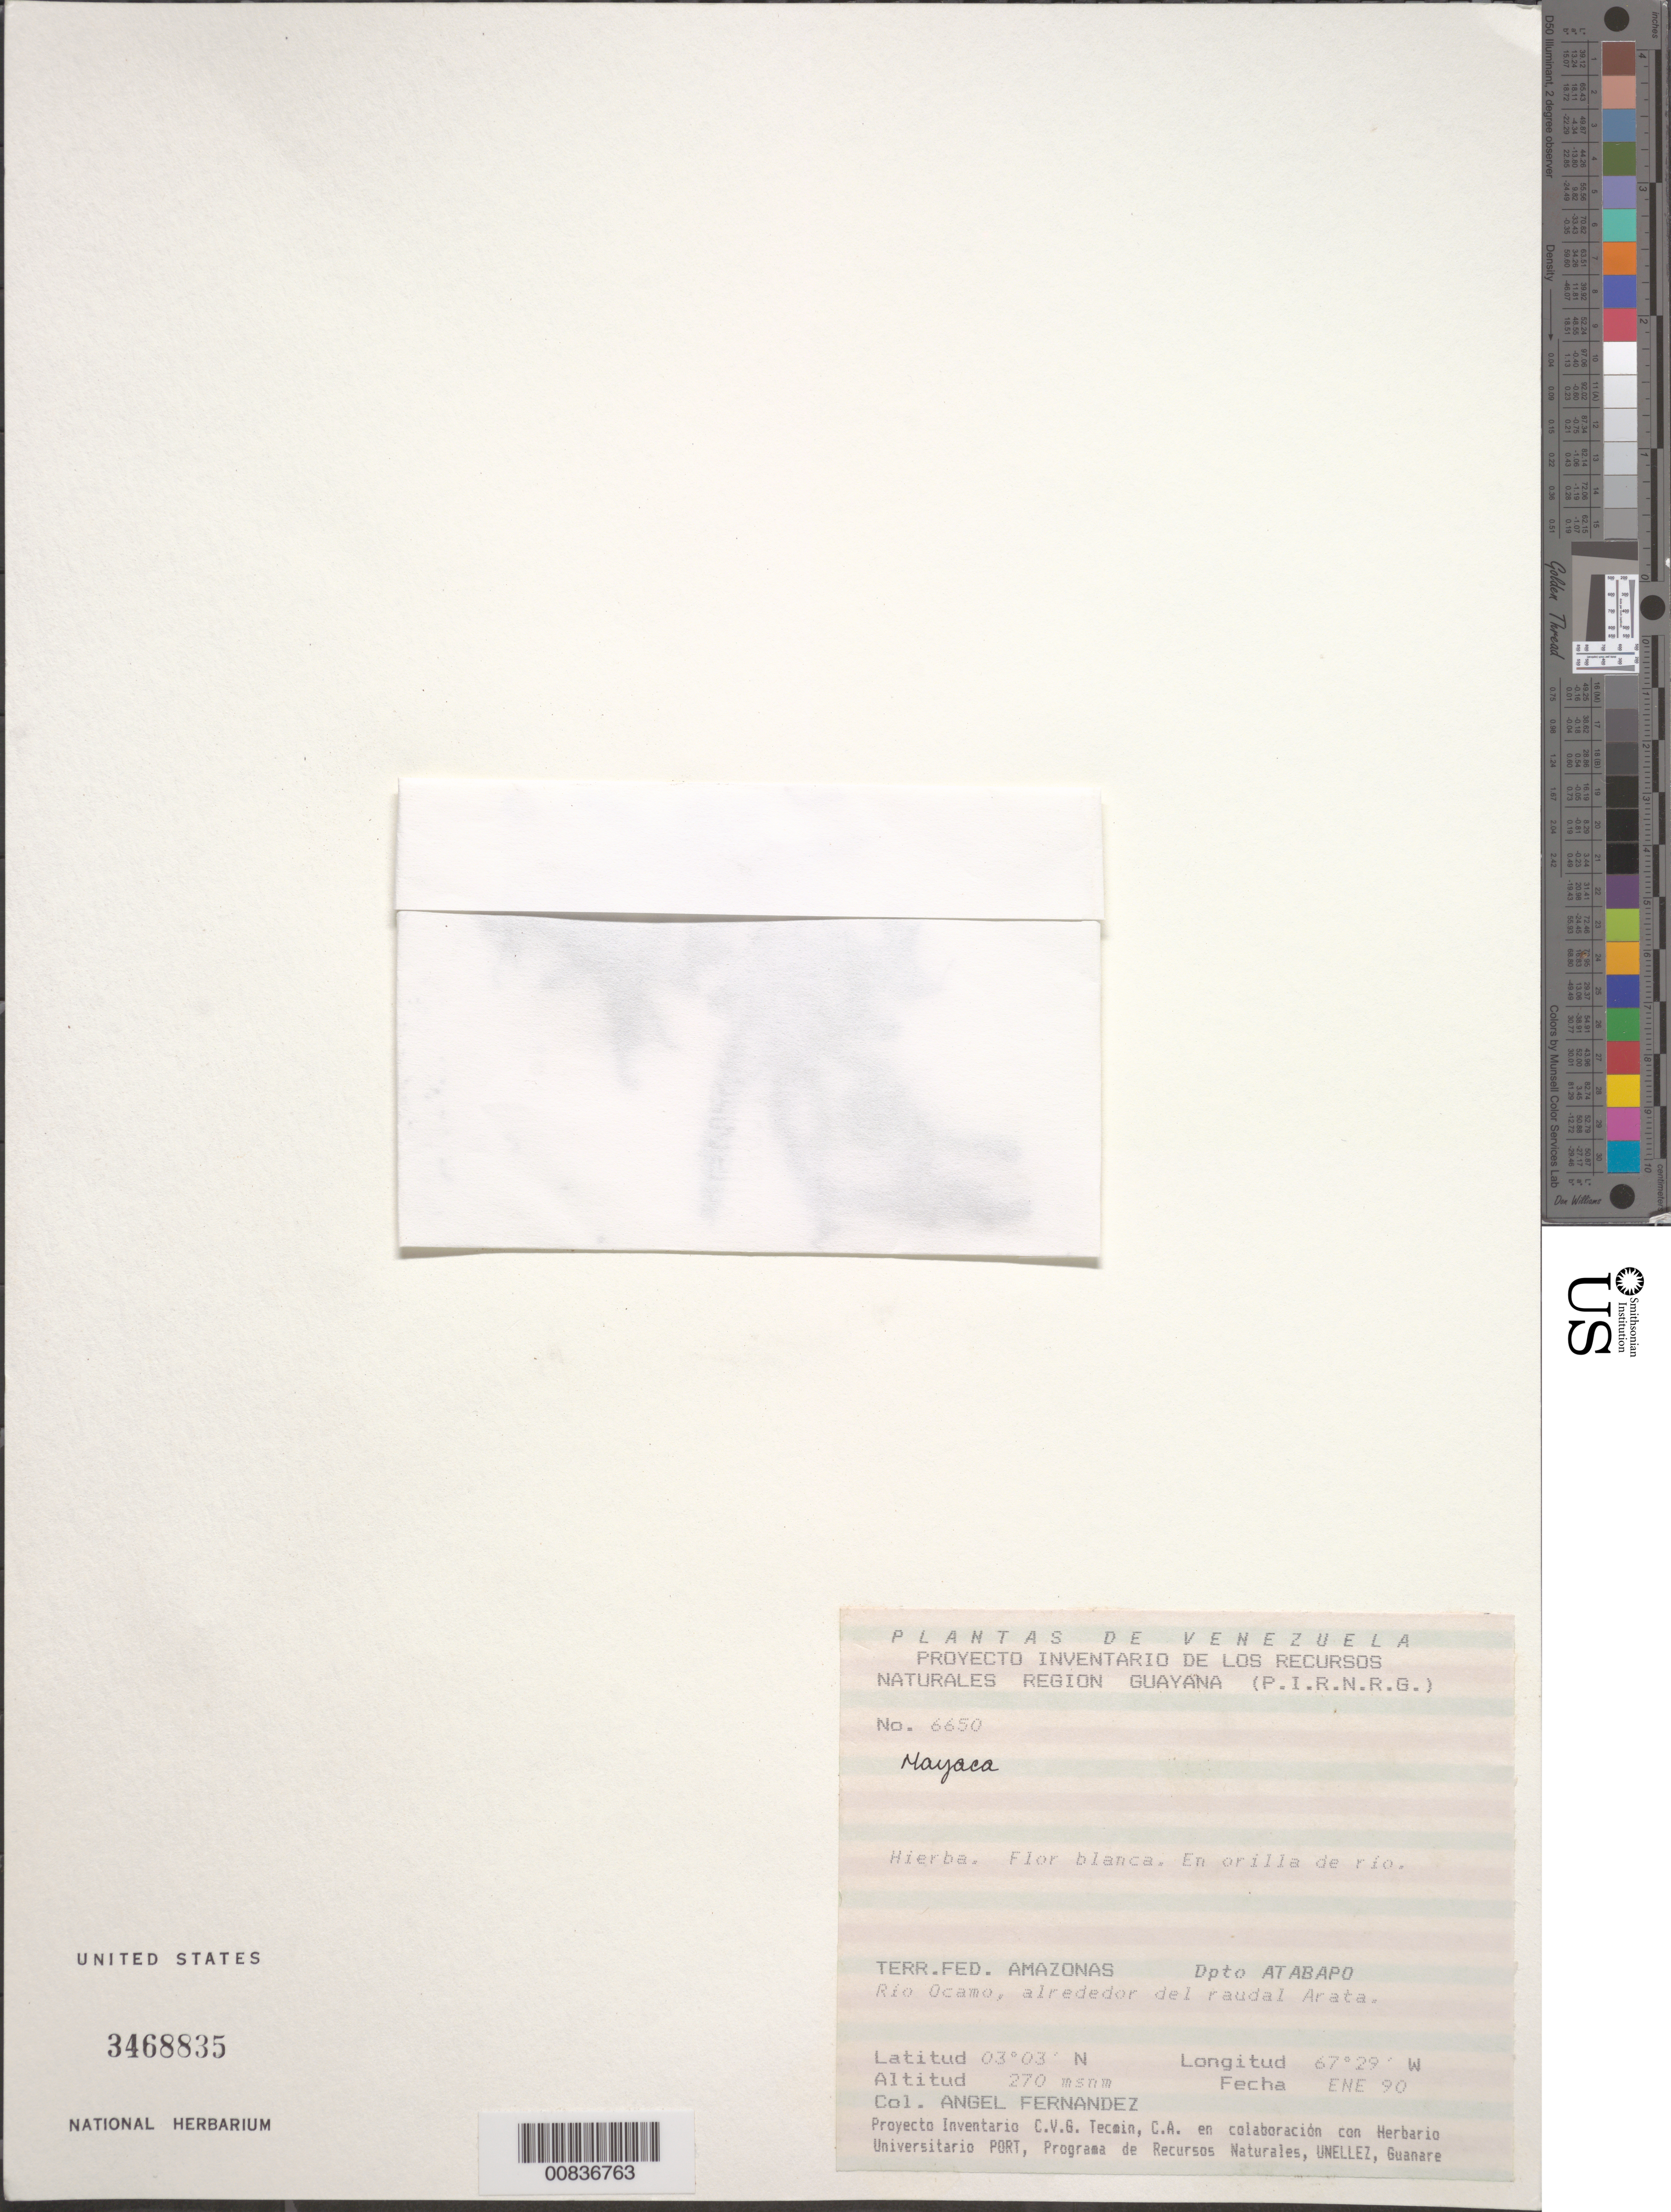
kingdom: Plantae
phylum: Tracheophyta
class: Liliopsida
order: Poales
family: Mayacaceae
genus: Mayaca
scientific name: Mayaca sp.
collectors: A. Fernández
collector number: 6650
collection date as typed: Jan-90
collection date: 1990-01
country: Venezuela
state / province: Amazonas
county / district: Atabapo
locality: Río Ocamo, alrededor del raudal Arata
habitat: Orilla de rio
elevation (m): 270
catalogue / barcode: US 3468835